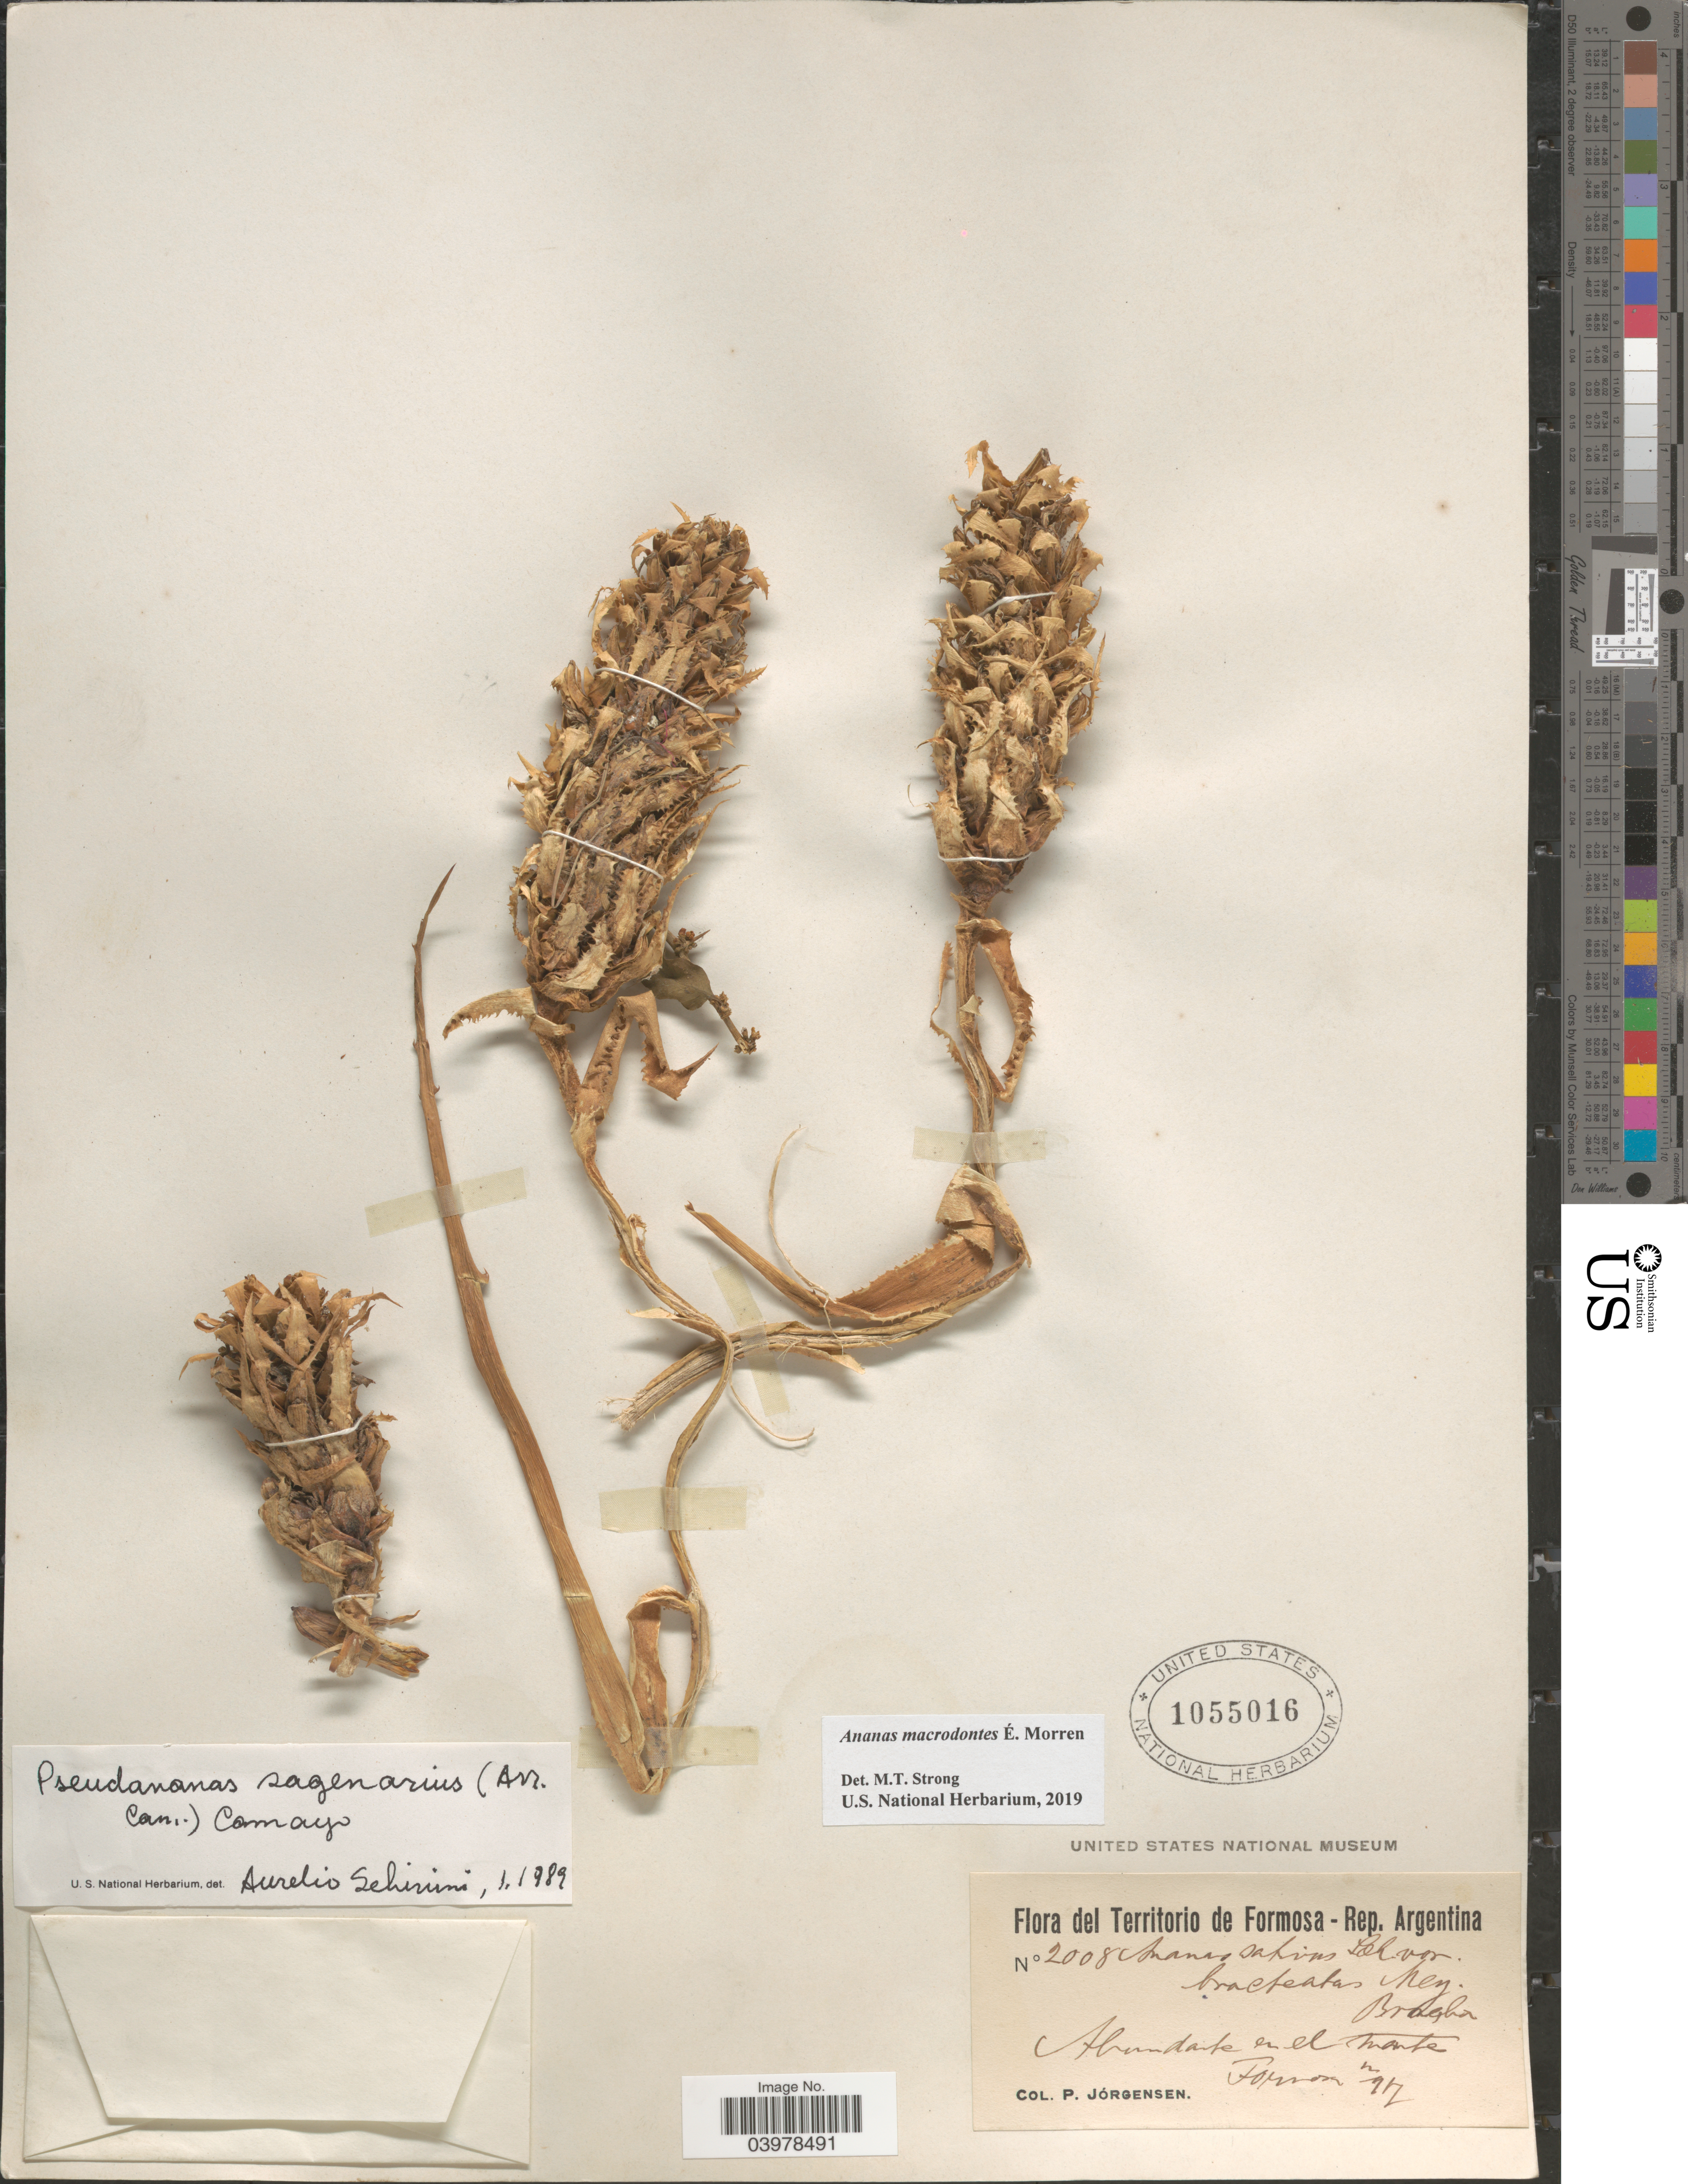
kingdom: Plantae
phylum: Tracheophyta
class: Liliopsida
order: Poales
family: Bromeliaceae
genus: Ananas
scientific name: Ananas macrodontes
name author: É. Morren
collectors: P. Jörgensen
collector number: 2008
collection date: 1917-10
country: Argentina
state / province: Formosa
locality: Abundante en el monte. Formosa.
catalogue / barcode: US 1055016